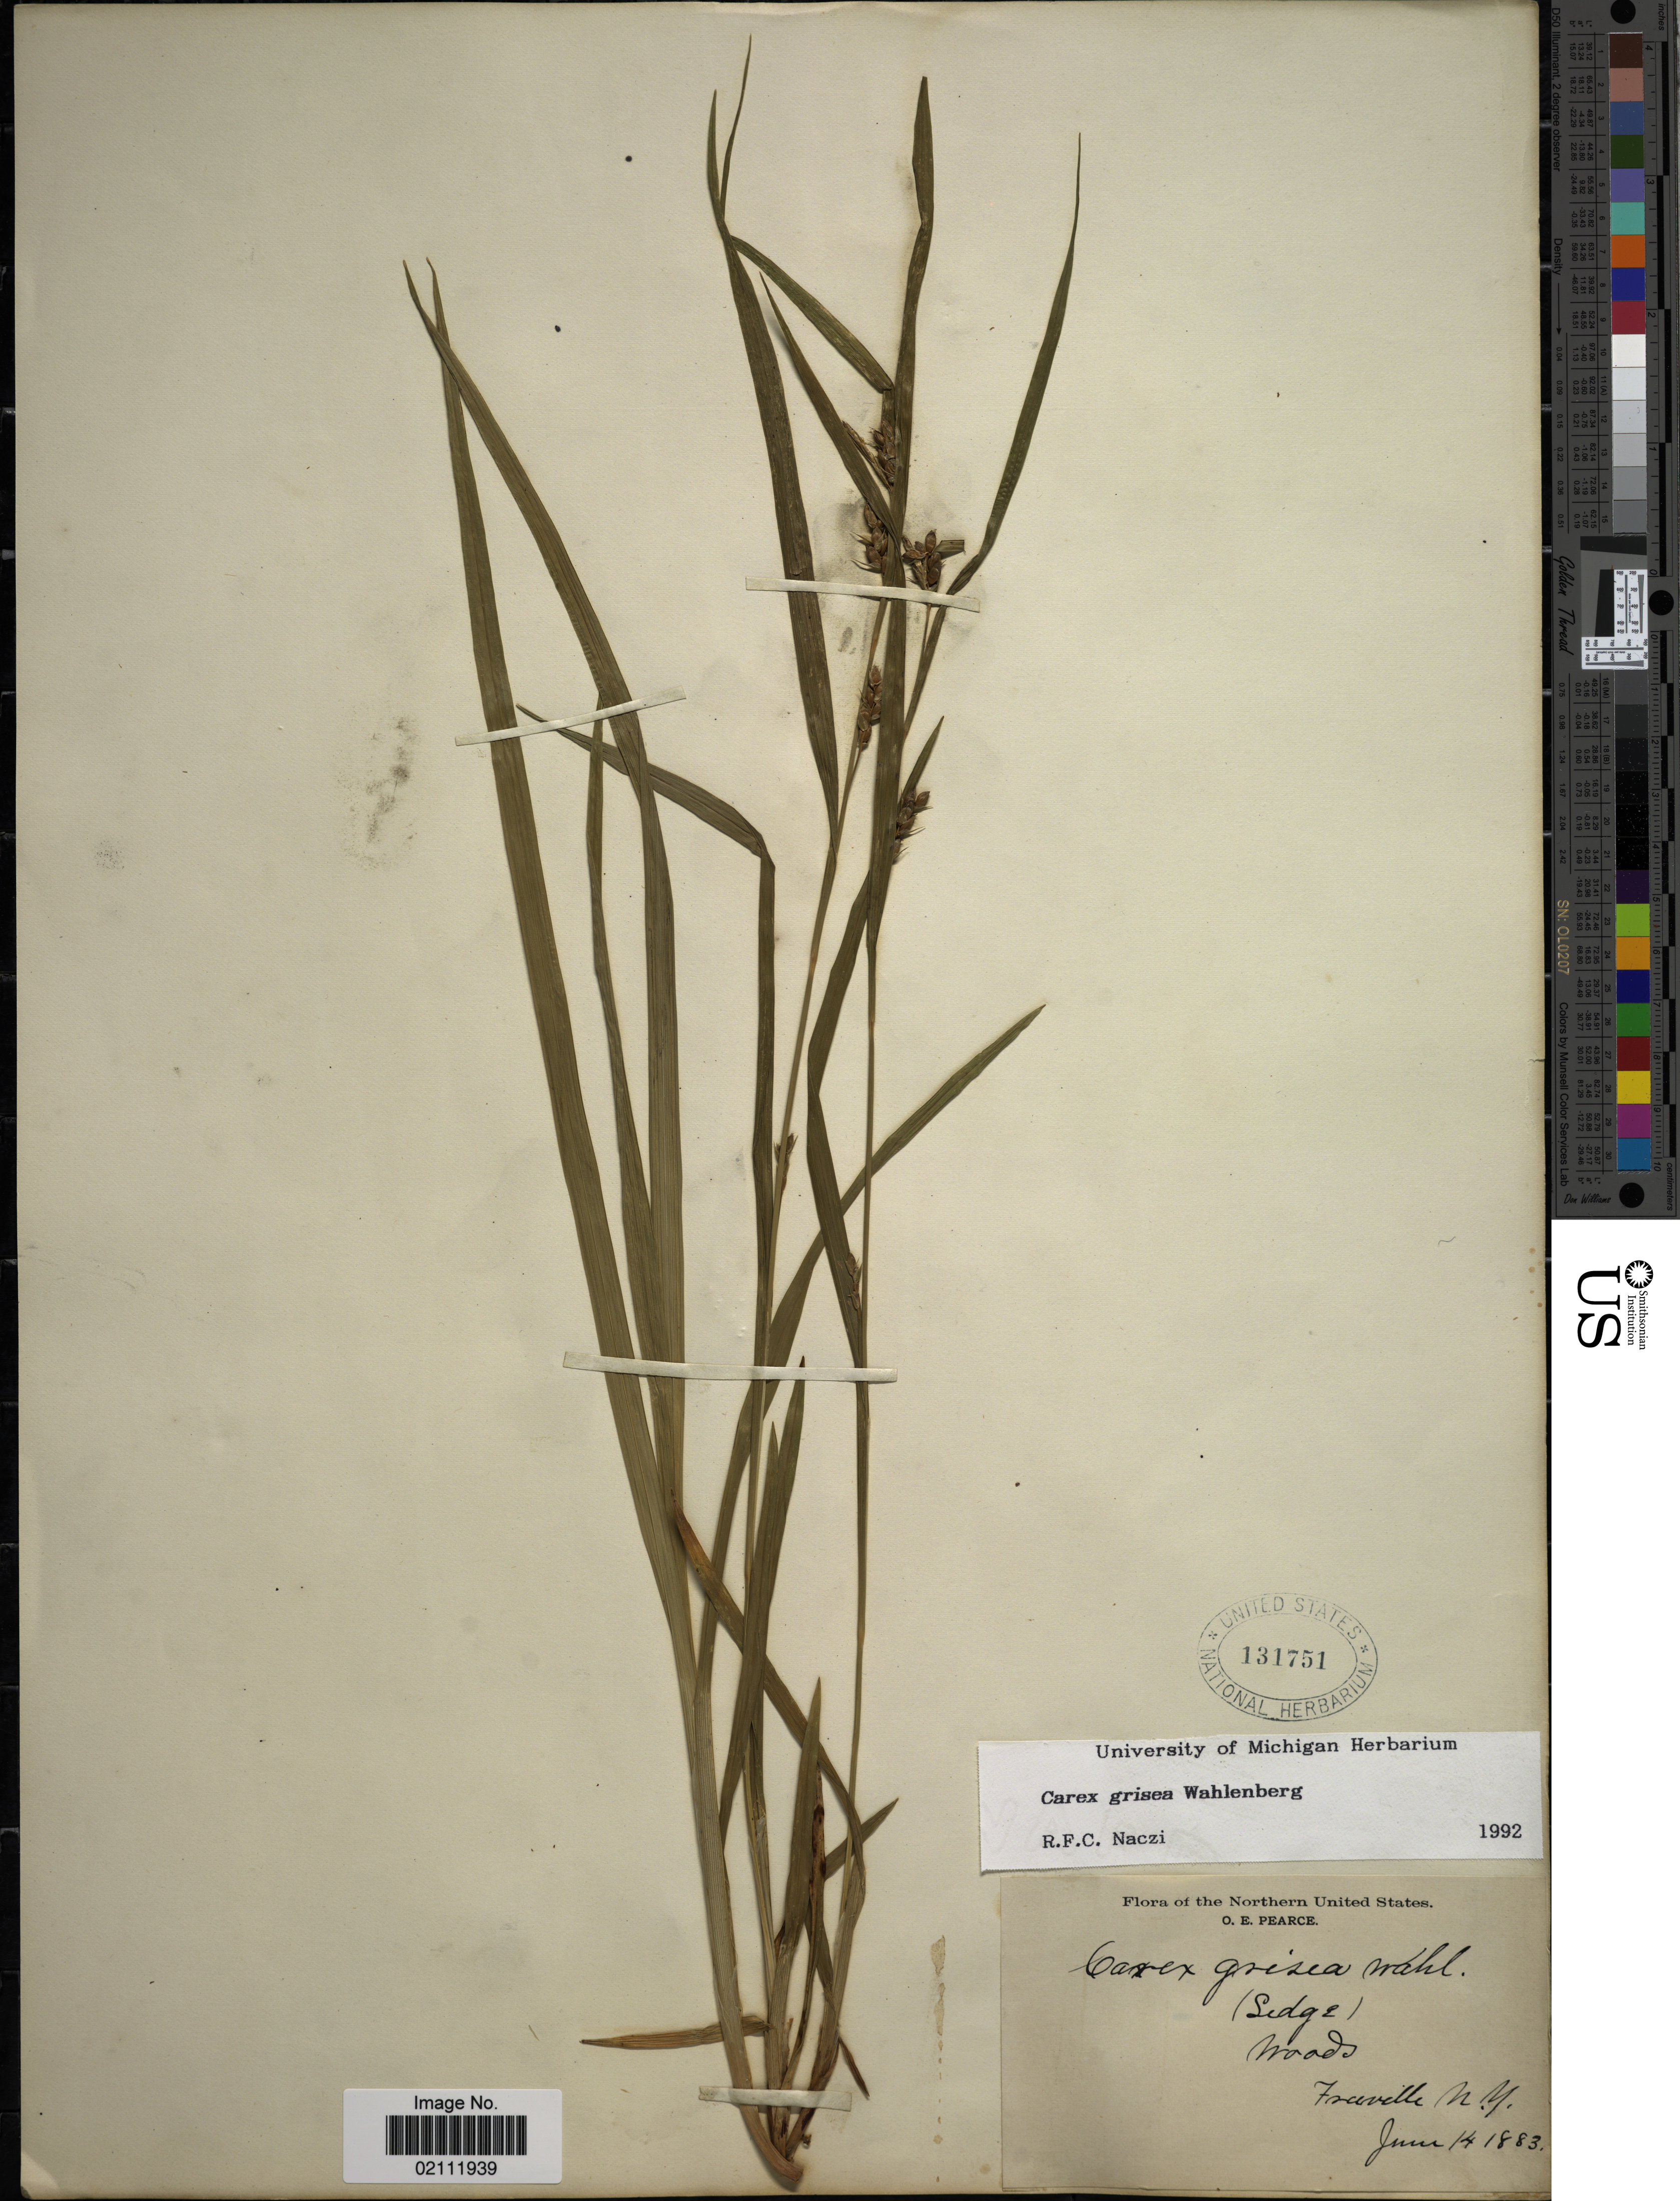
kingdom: Plantae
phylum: Tracheophyta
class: Liliopsida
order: Poales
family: Cyperaceae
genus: Carex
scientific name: Carex grisea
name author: Wahlenb.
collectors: O. E. Pearce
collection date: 1883-06-14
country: United States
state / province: New York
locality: Freeville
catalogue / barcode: US 131751